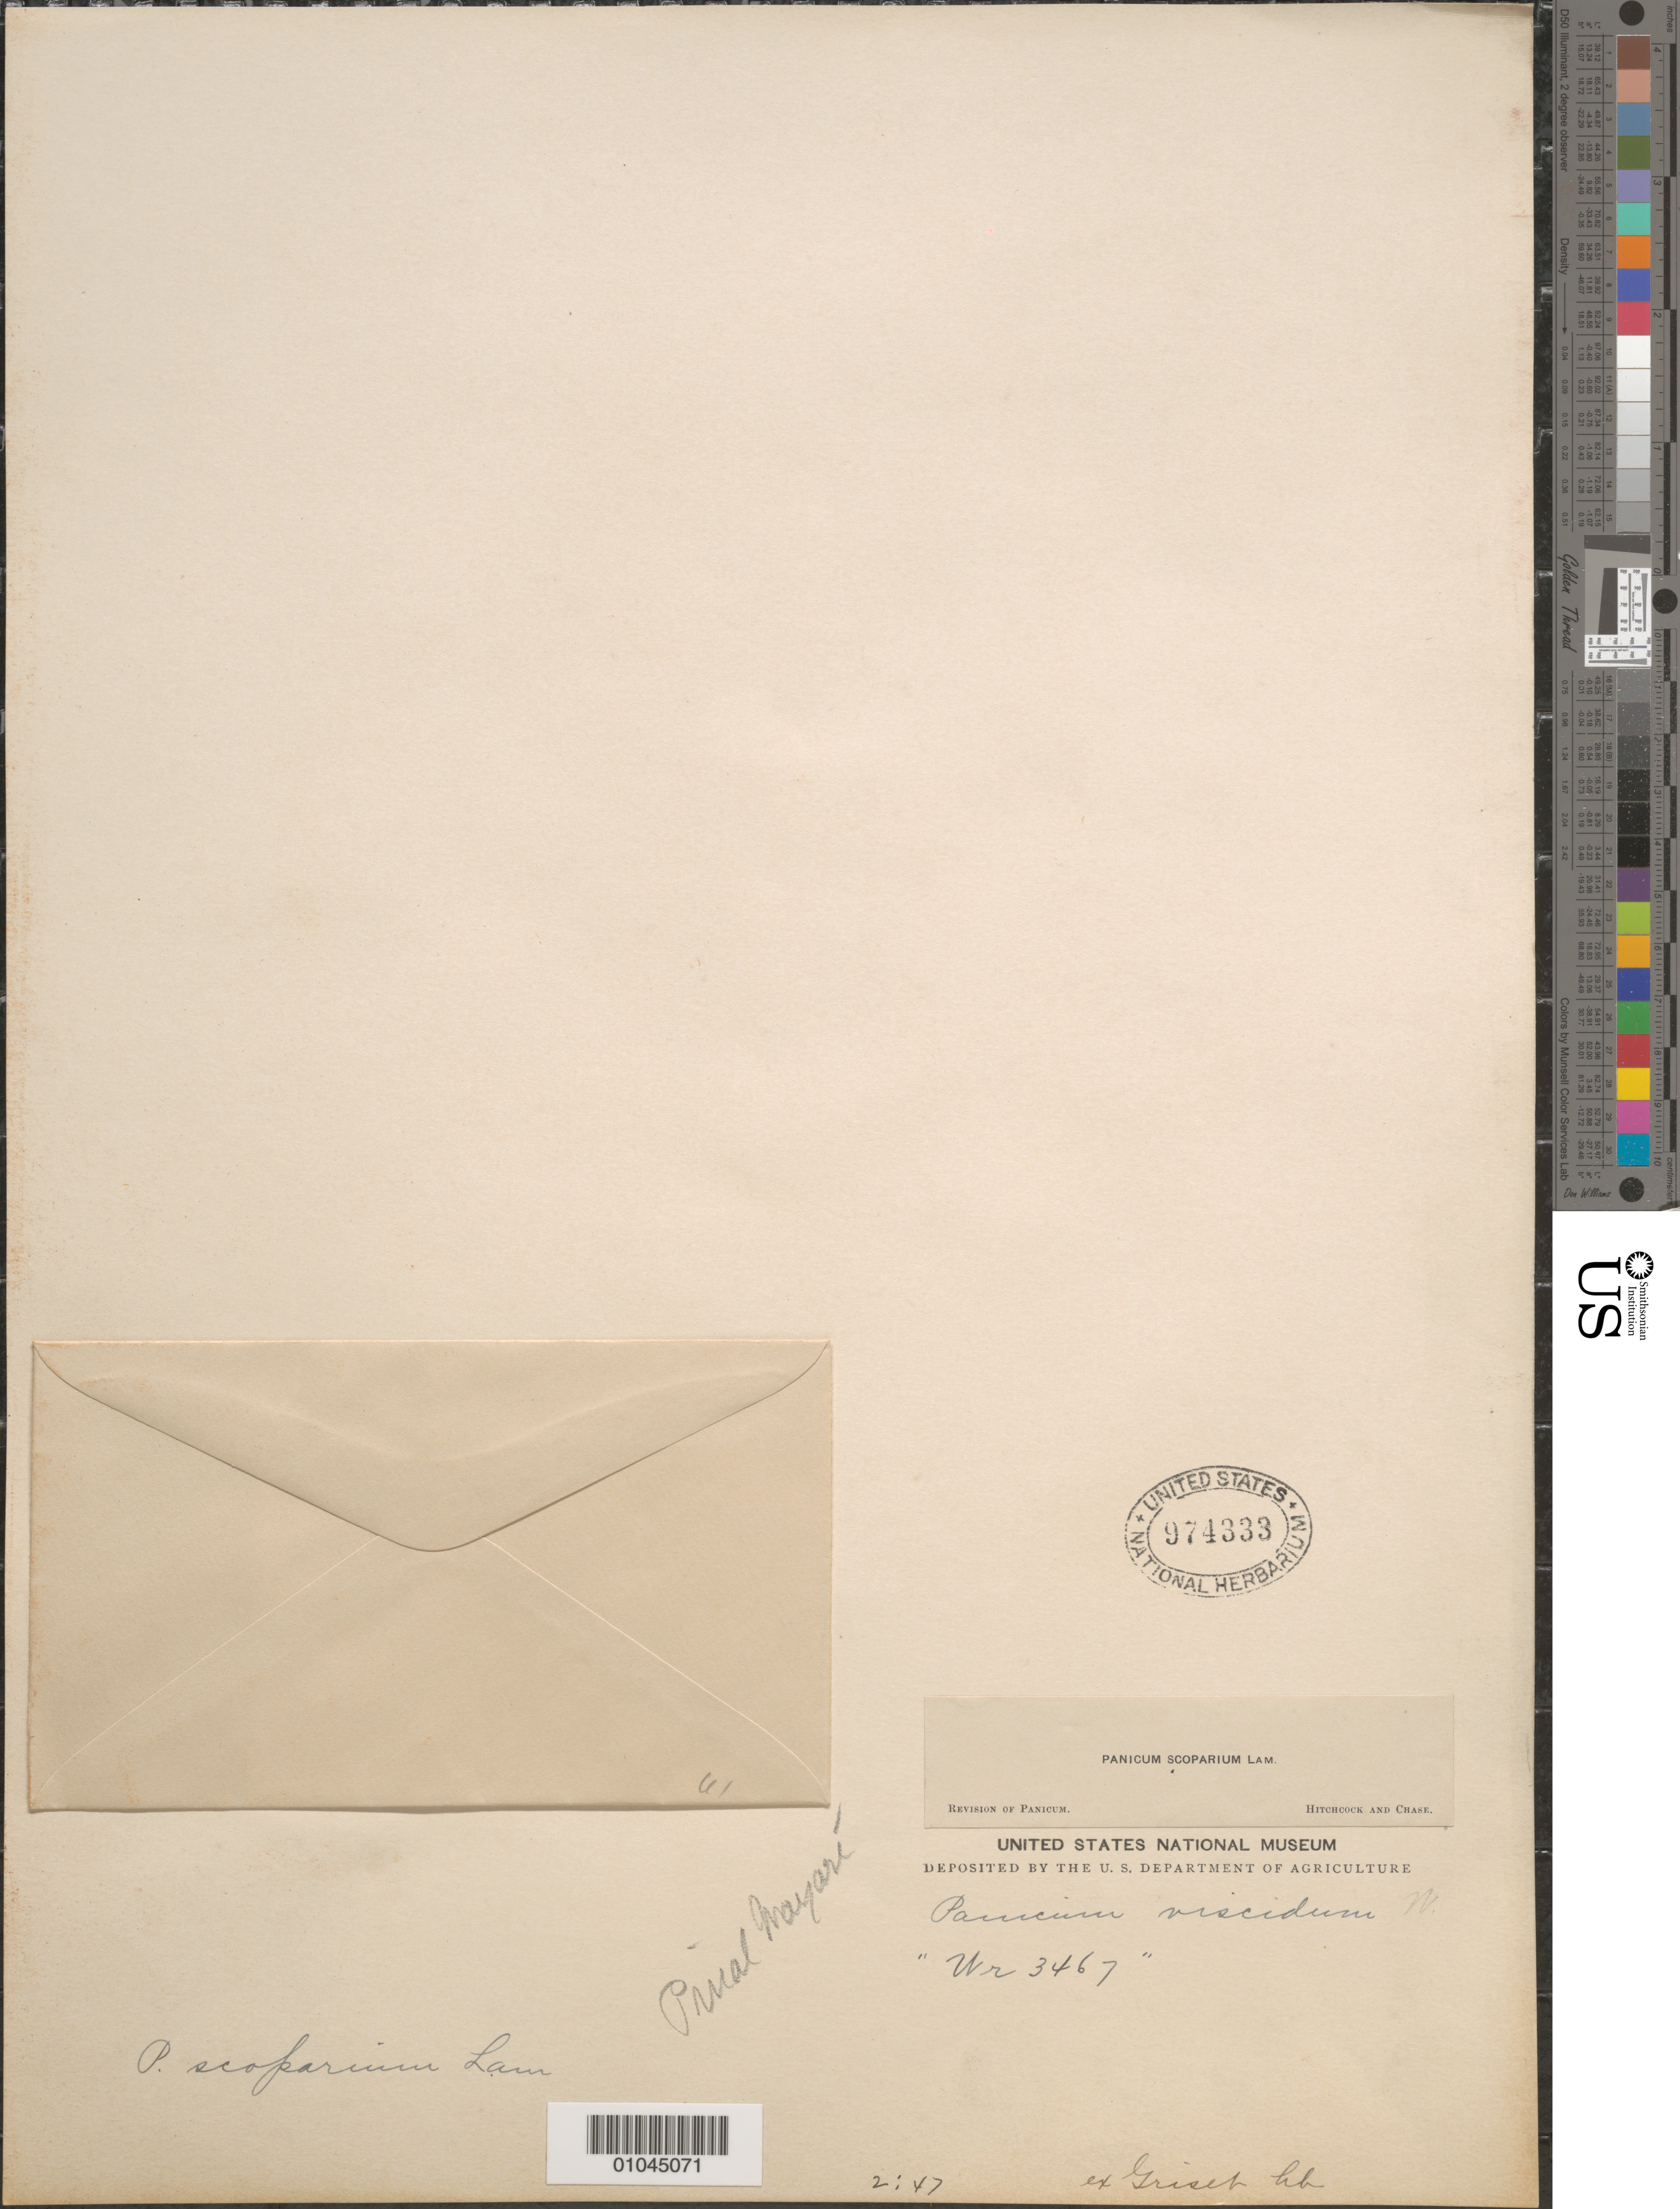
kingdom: Plantae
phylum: Tracheophyta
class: Liliopsida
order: Poales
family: Poaceae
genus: Panicum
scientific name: Panicum scoparium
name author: Lam.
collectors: Wright, --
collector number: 3467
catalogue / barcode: US 974333